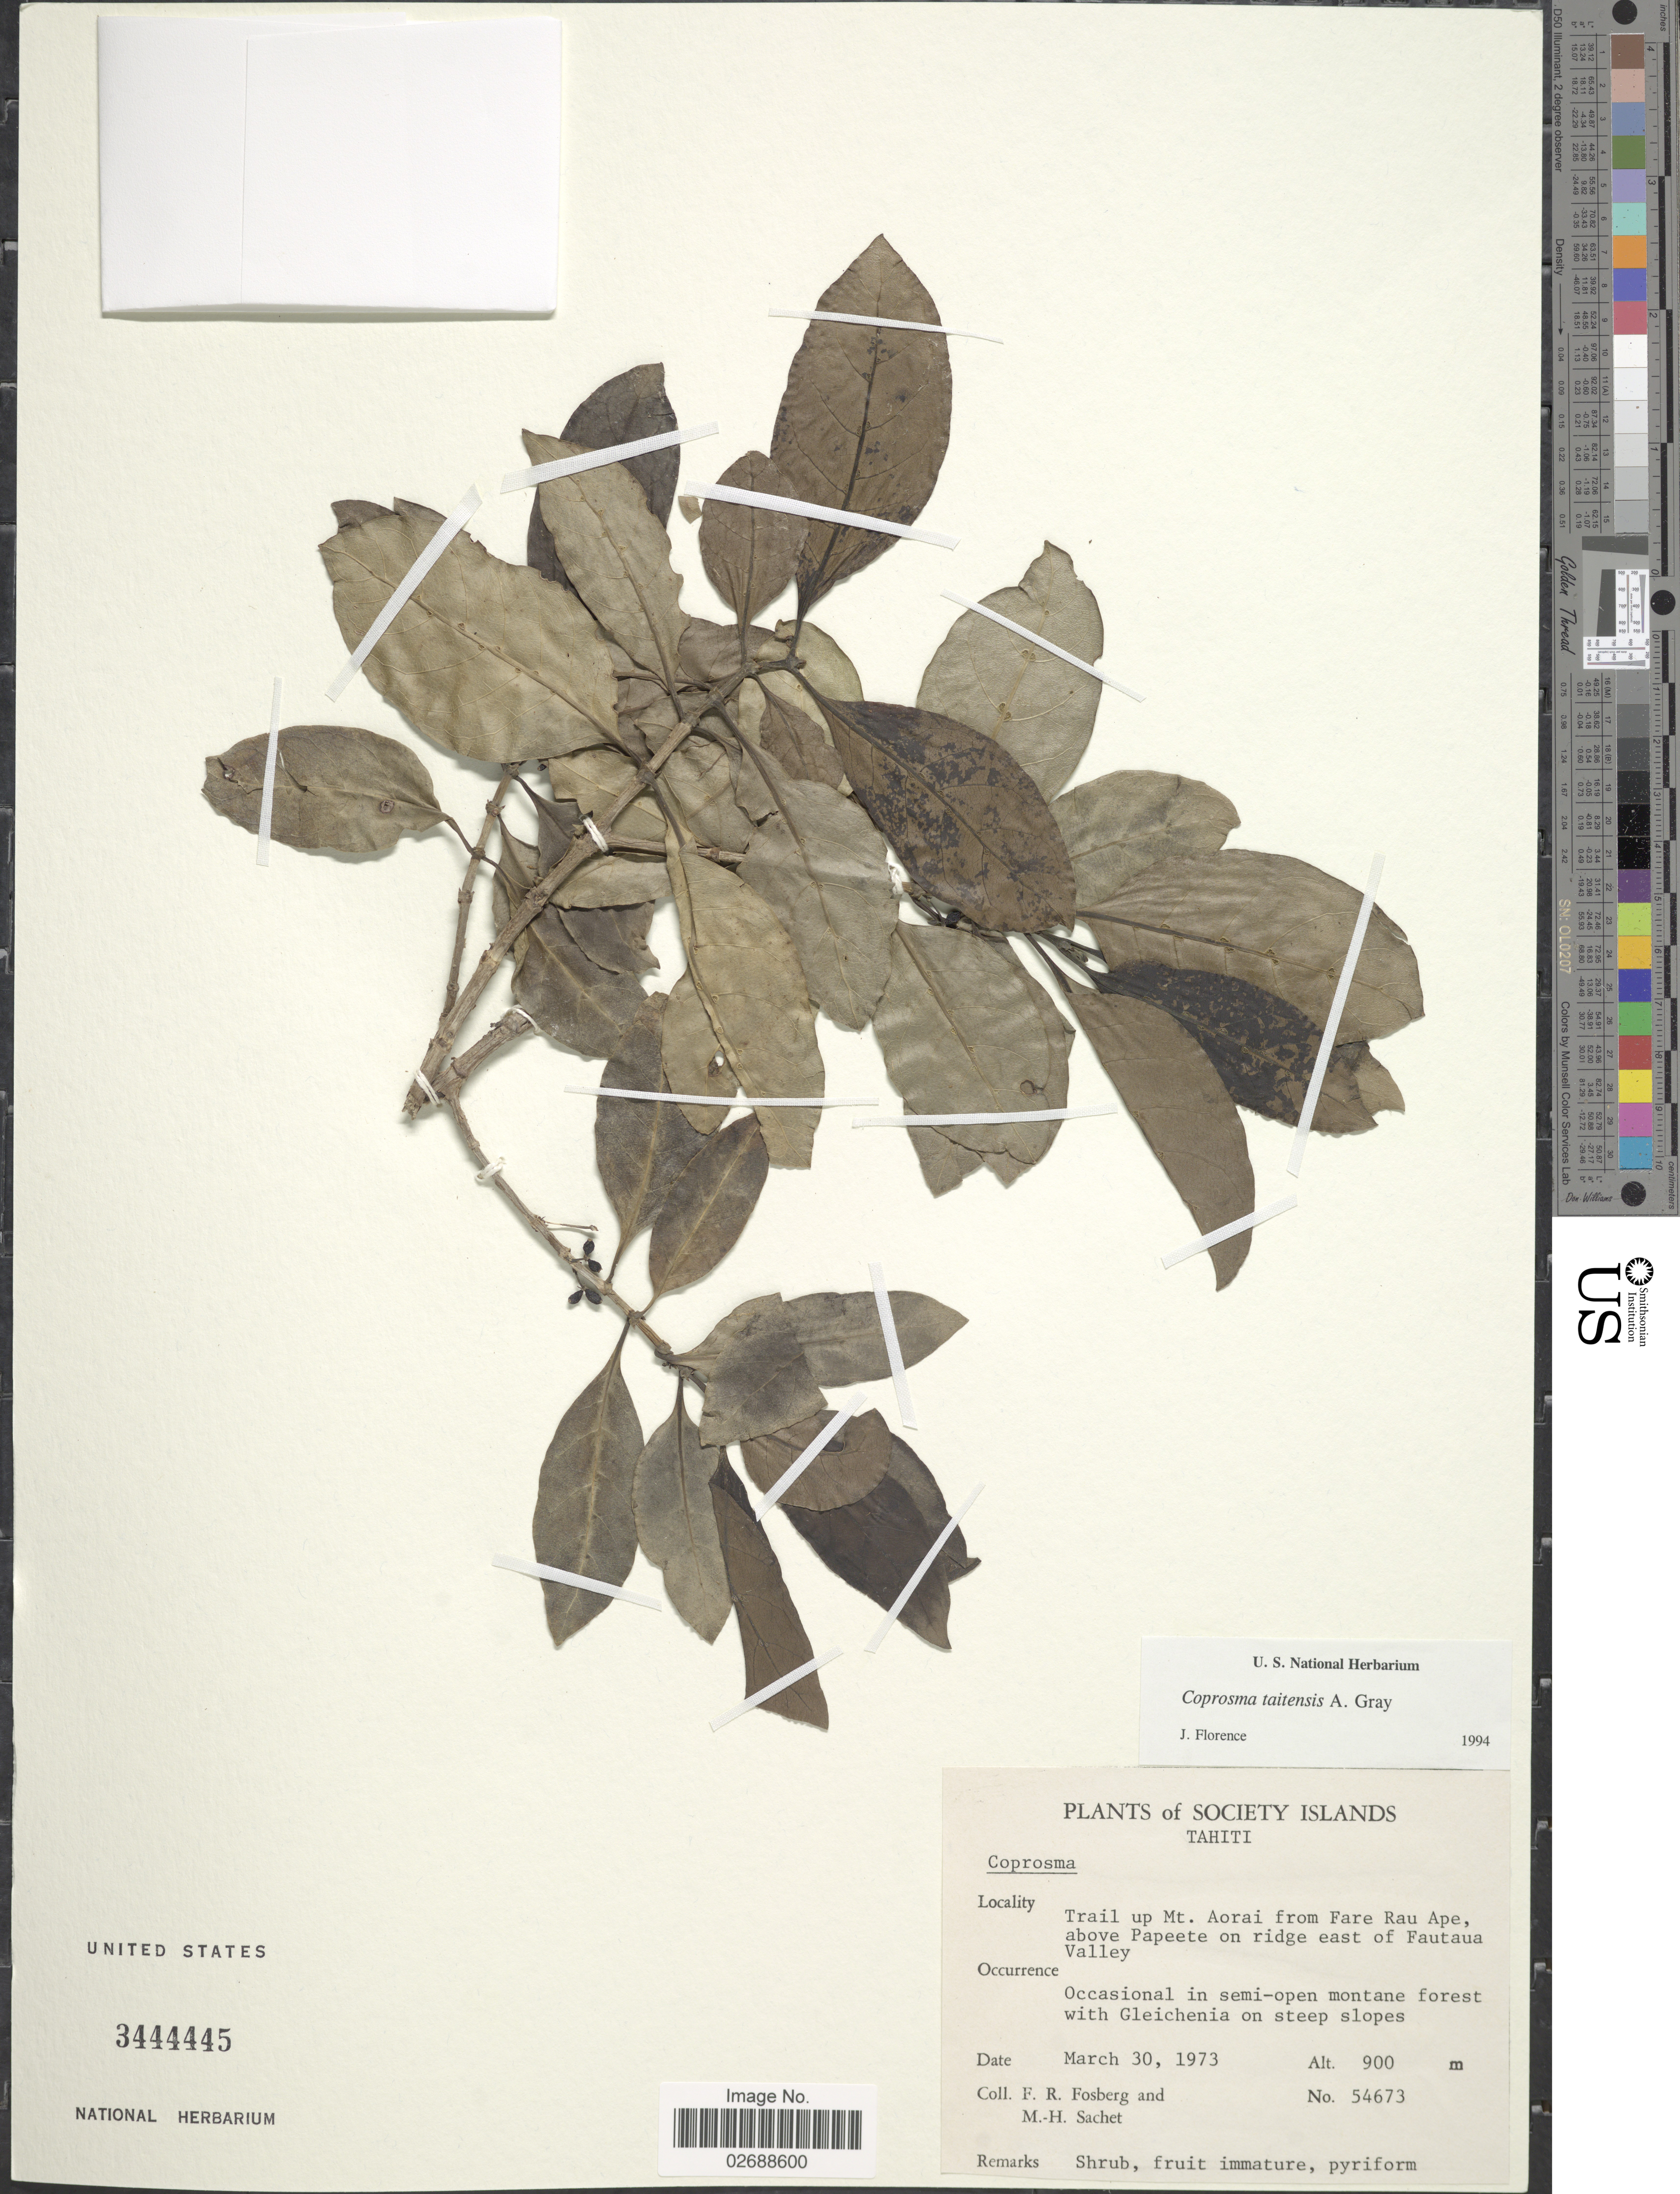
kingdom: Plantae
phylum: Tracheophyta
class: Magnoliopsida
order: Gentianales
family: Rubiaceae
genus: Coprosma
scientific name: Coprosma tahitensis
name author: A. Gray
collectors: F. R. Fosberg & M.-H. Sachet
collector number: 54673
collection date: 1973-03-30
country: French Polynesia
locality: Society Islands. Trail up Mt. Aorai from Fare rau Ape. above Papeete on ridge east of Fautaua Valley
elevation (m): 900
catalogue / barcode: US 3444445